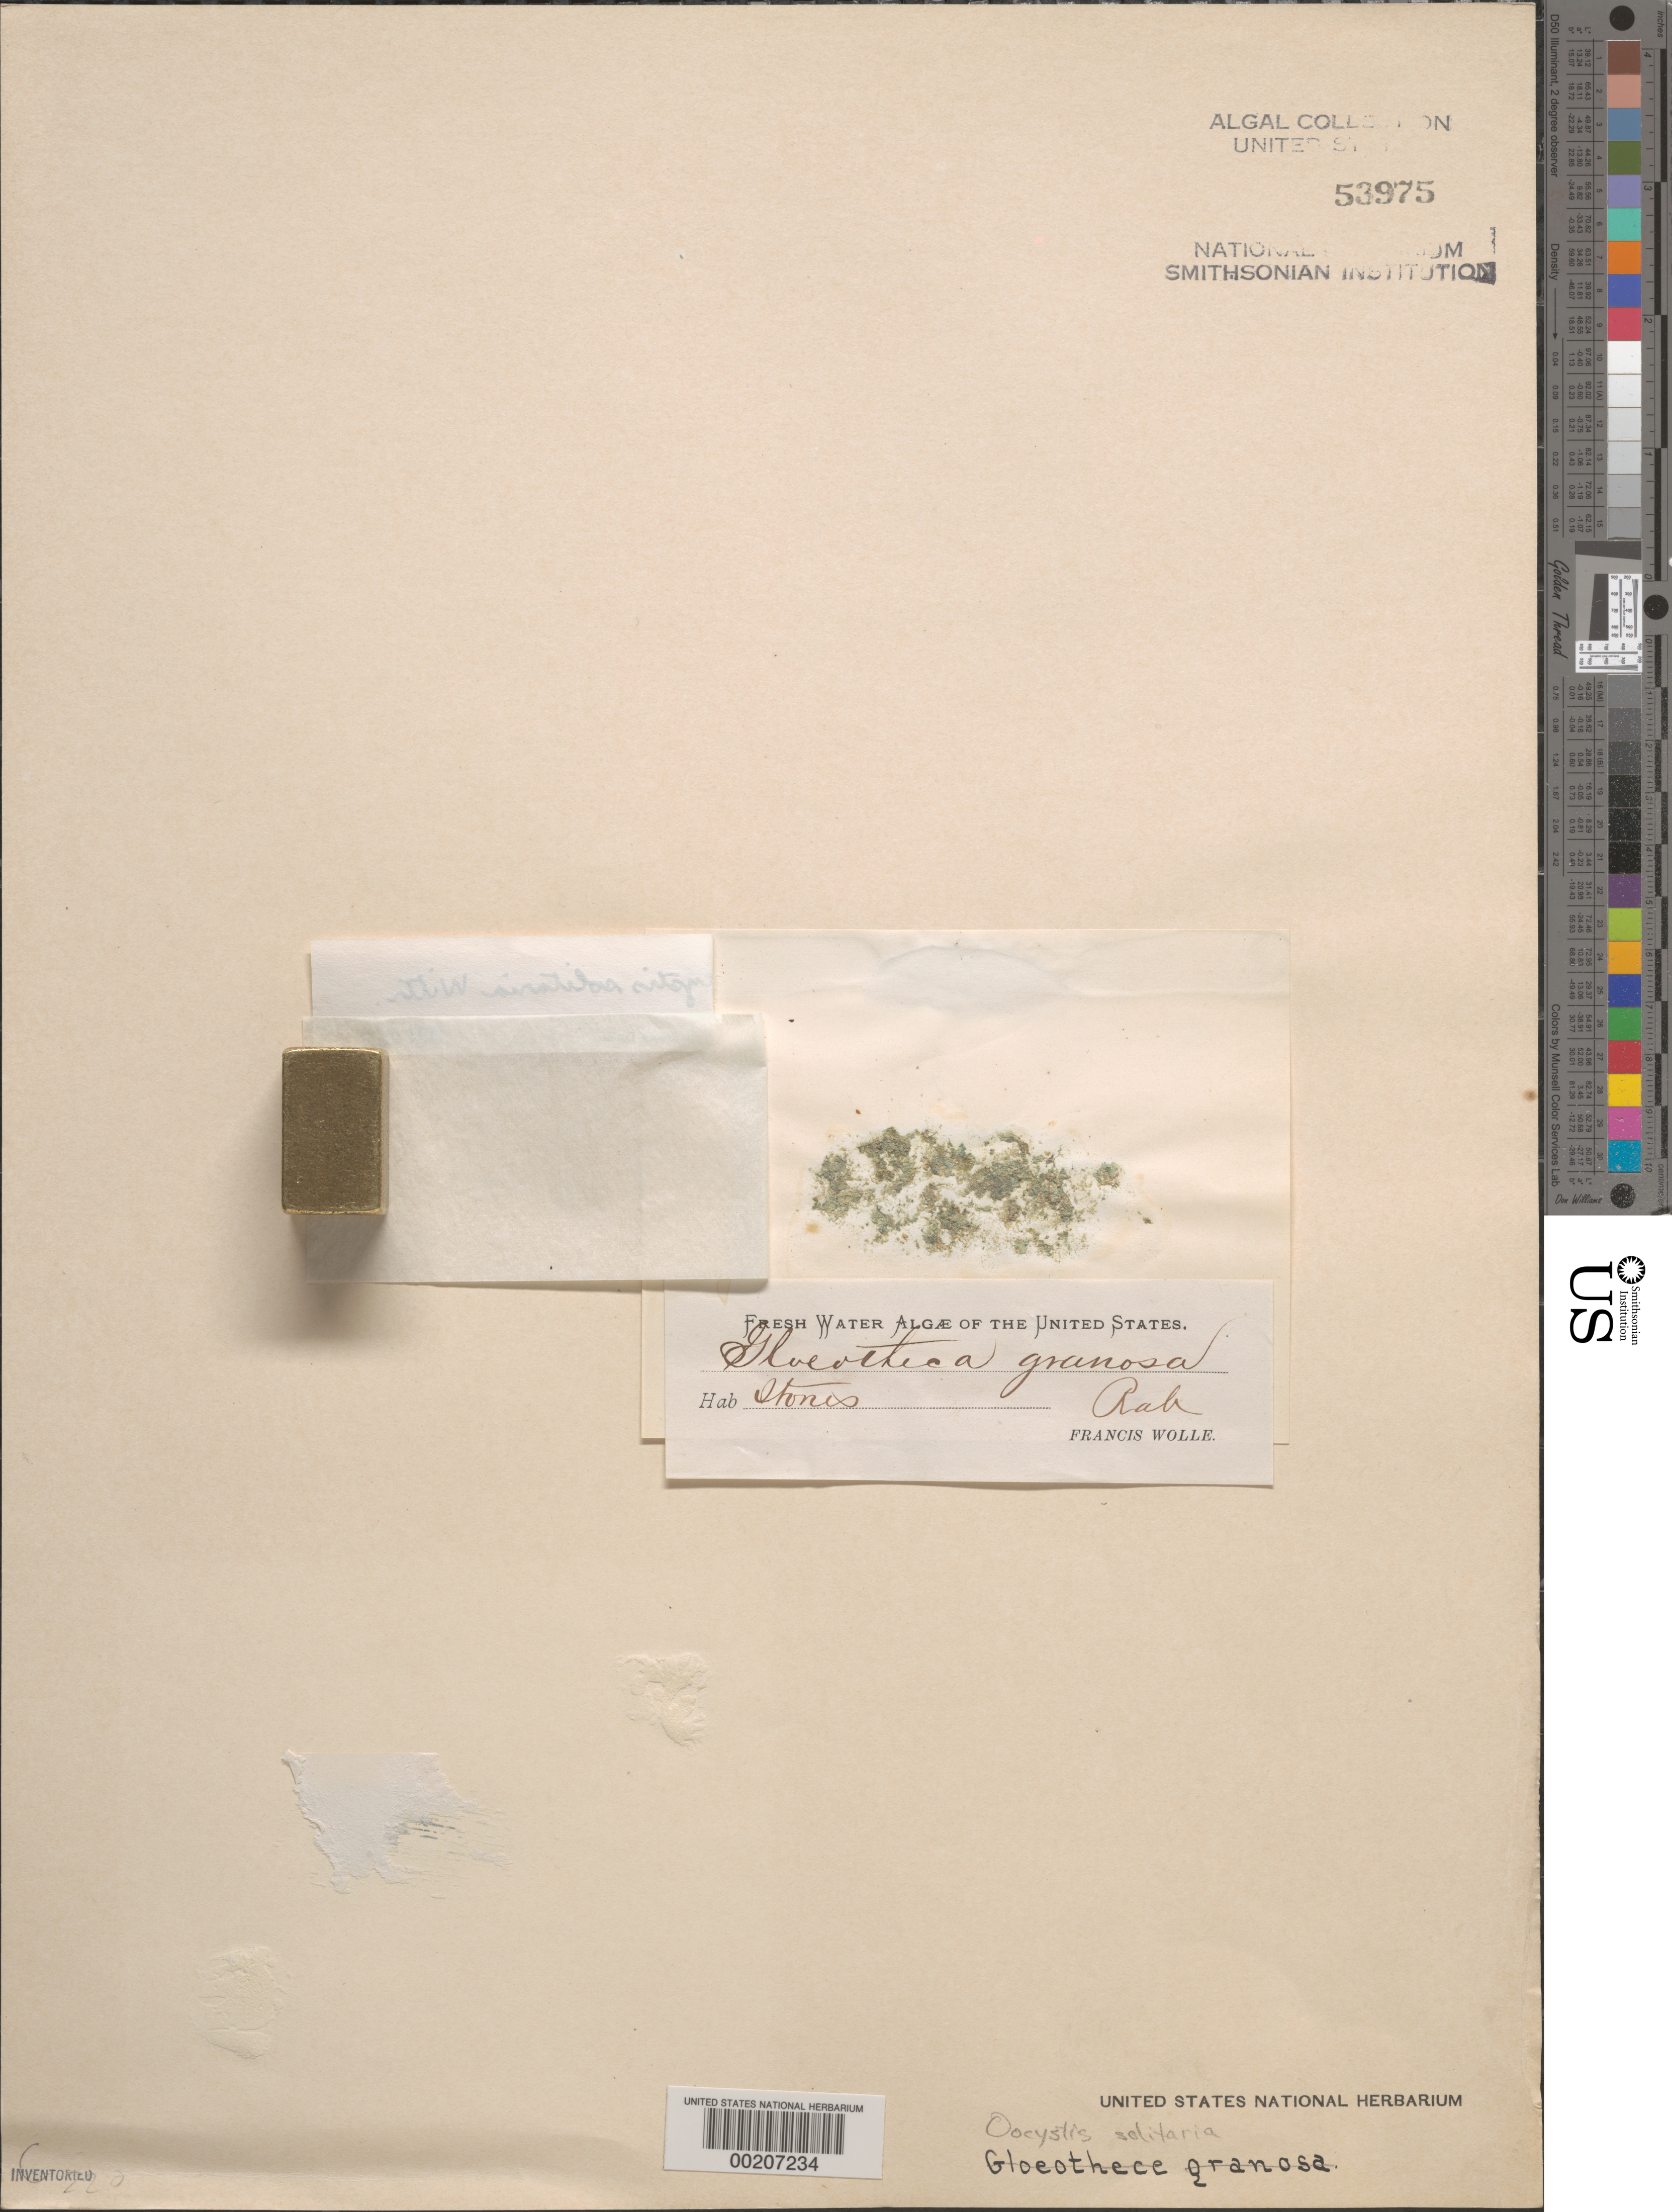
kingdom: Plantae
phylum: Chlorophyta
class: Trebouxiophyceae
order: Oocystales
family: Oocystaceae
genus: Neglectella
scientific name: Neglectella solitaria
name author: (Wittrock) Stenclová & Kastovsky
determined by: Algae name updating Project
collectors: F. Wolle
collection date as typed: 18--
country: United States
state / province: Pennsylvania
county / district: Lehigh County / Northampton County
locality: Probably Bethlehem area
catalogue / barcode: US 53975